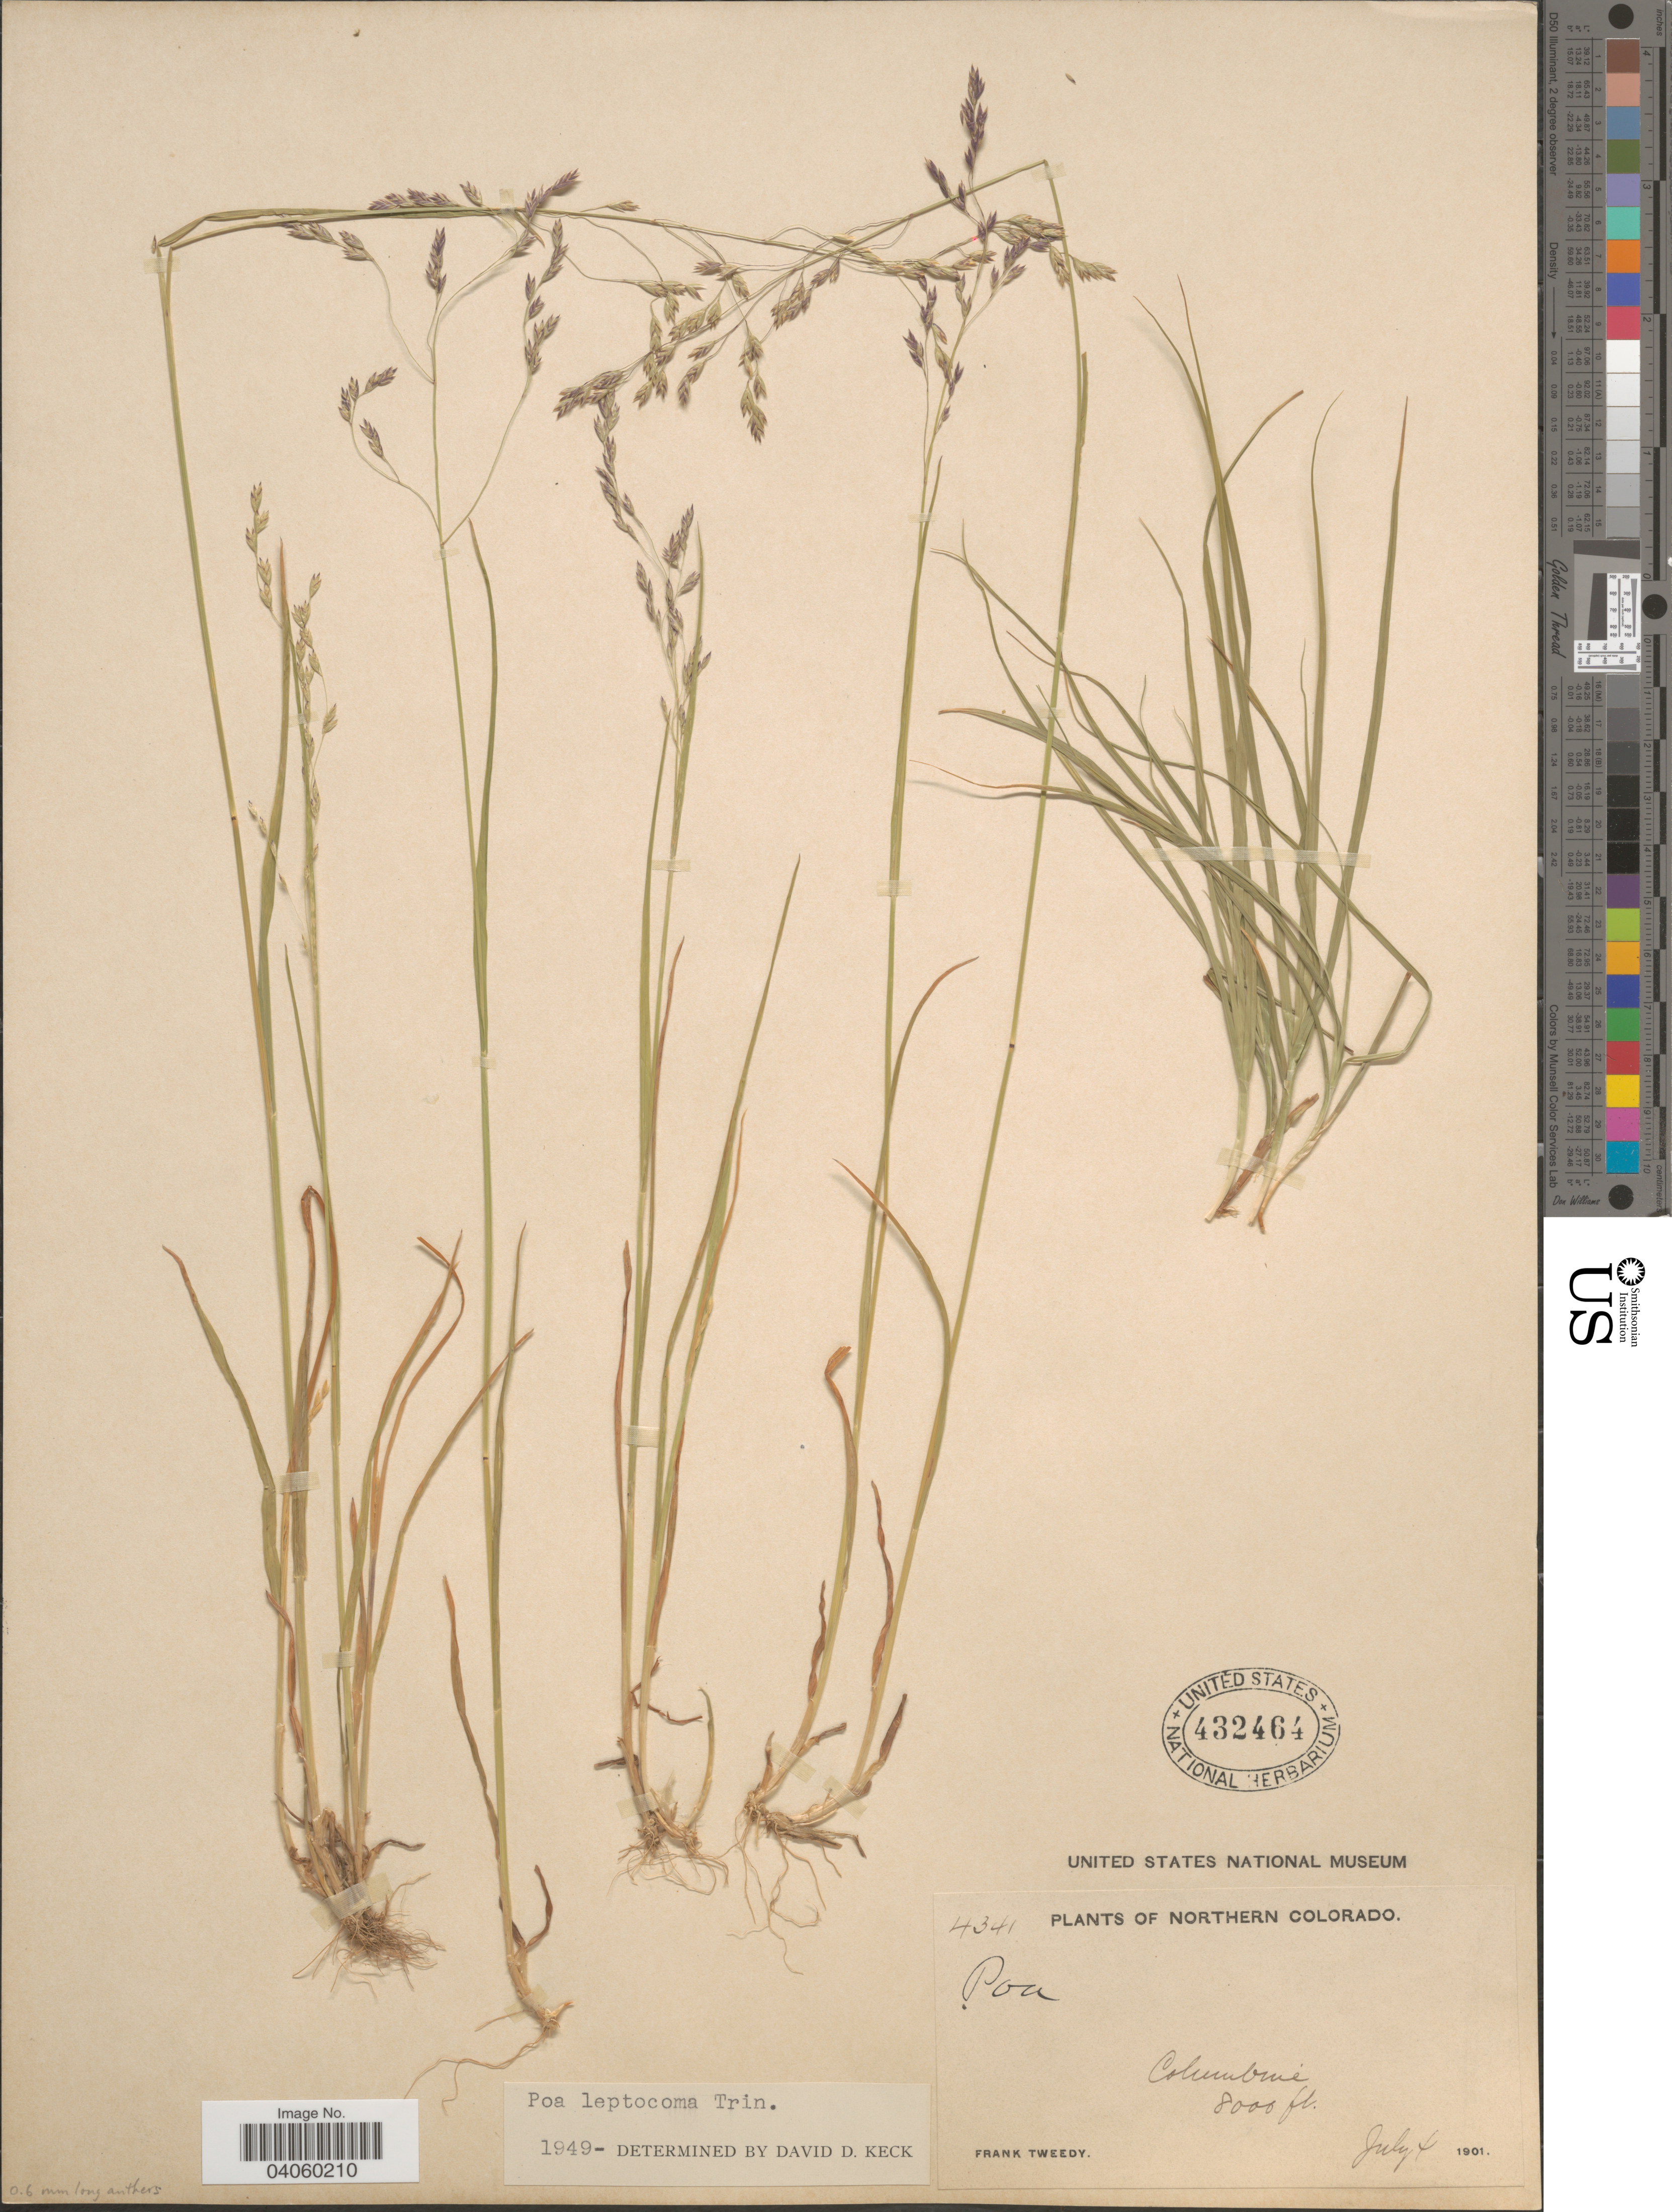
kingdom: Plantae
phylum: Tracheophyta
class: Liliopsida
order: Poales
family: Poaceae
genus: Poa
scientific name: Poa leptocoma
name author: Trin.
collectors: F. Tweedy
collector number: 4341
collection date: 1901-07-04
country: United States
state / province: Colorado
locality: Northern Colorado. Columbine.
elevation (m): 2438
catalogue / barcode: US 432464